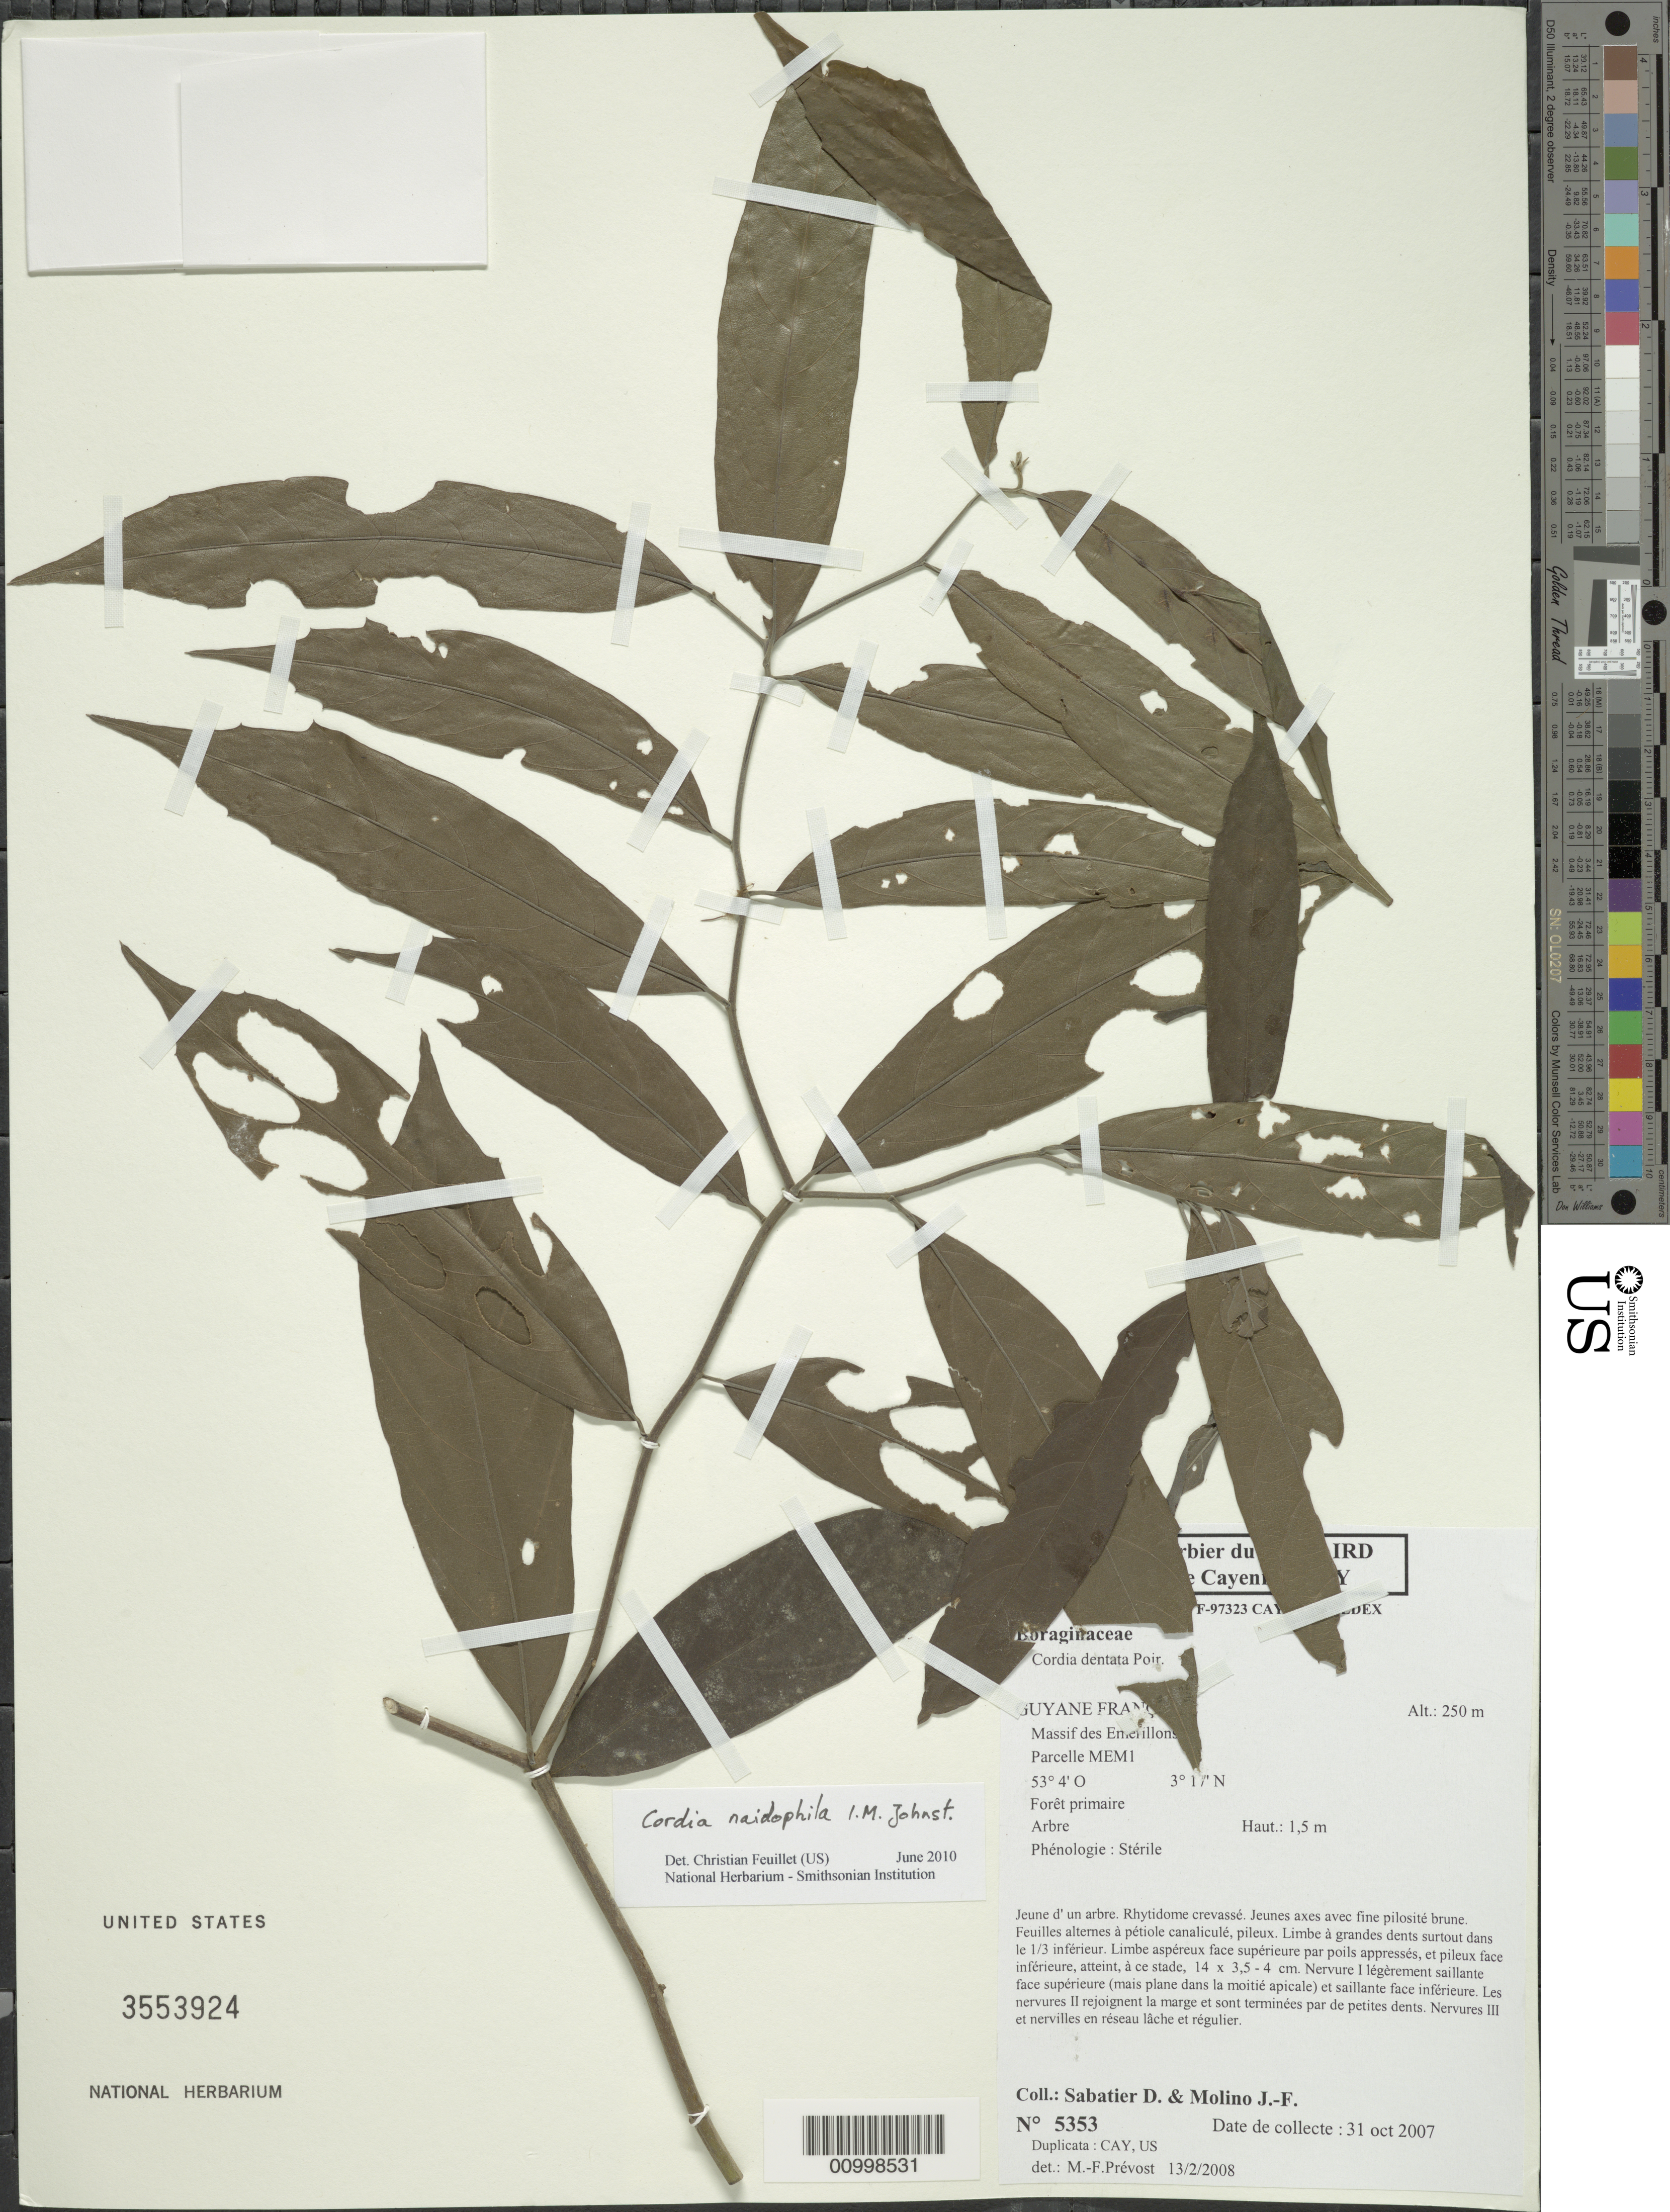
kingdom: Plantae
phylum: Tracheophyta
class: Magnoliopsida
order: Boraginales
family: Cordiaceae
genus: Cordia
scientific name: Cordia naidophila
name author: I.M. Johnst.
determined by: Feuillet, C.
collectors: D. Sabatier & J. Molino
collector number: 5353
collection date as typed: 31-Oct-07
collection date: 2007-10-31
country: French Guiana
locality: Savane-roche Virginie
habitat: Foret primaire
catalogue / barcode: US 3553924